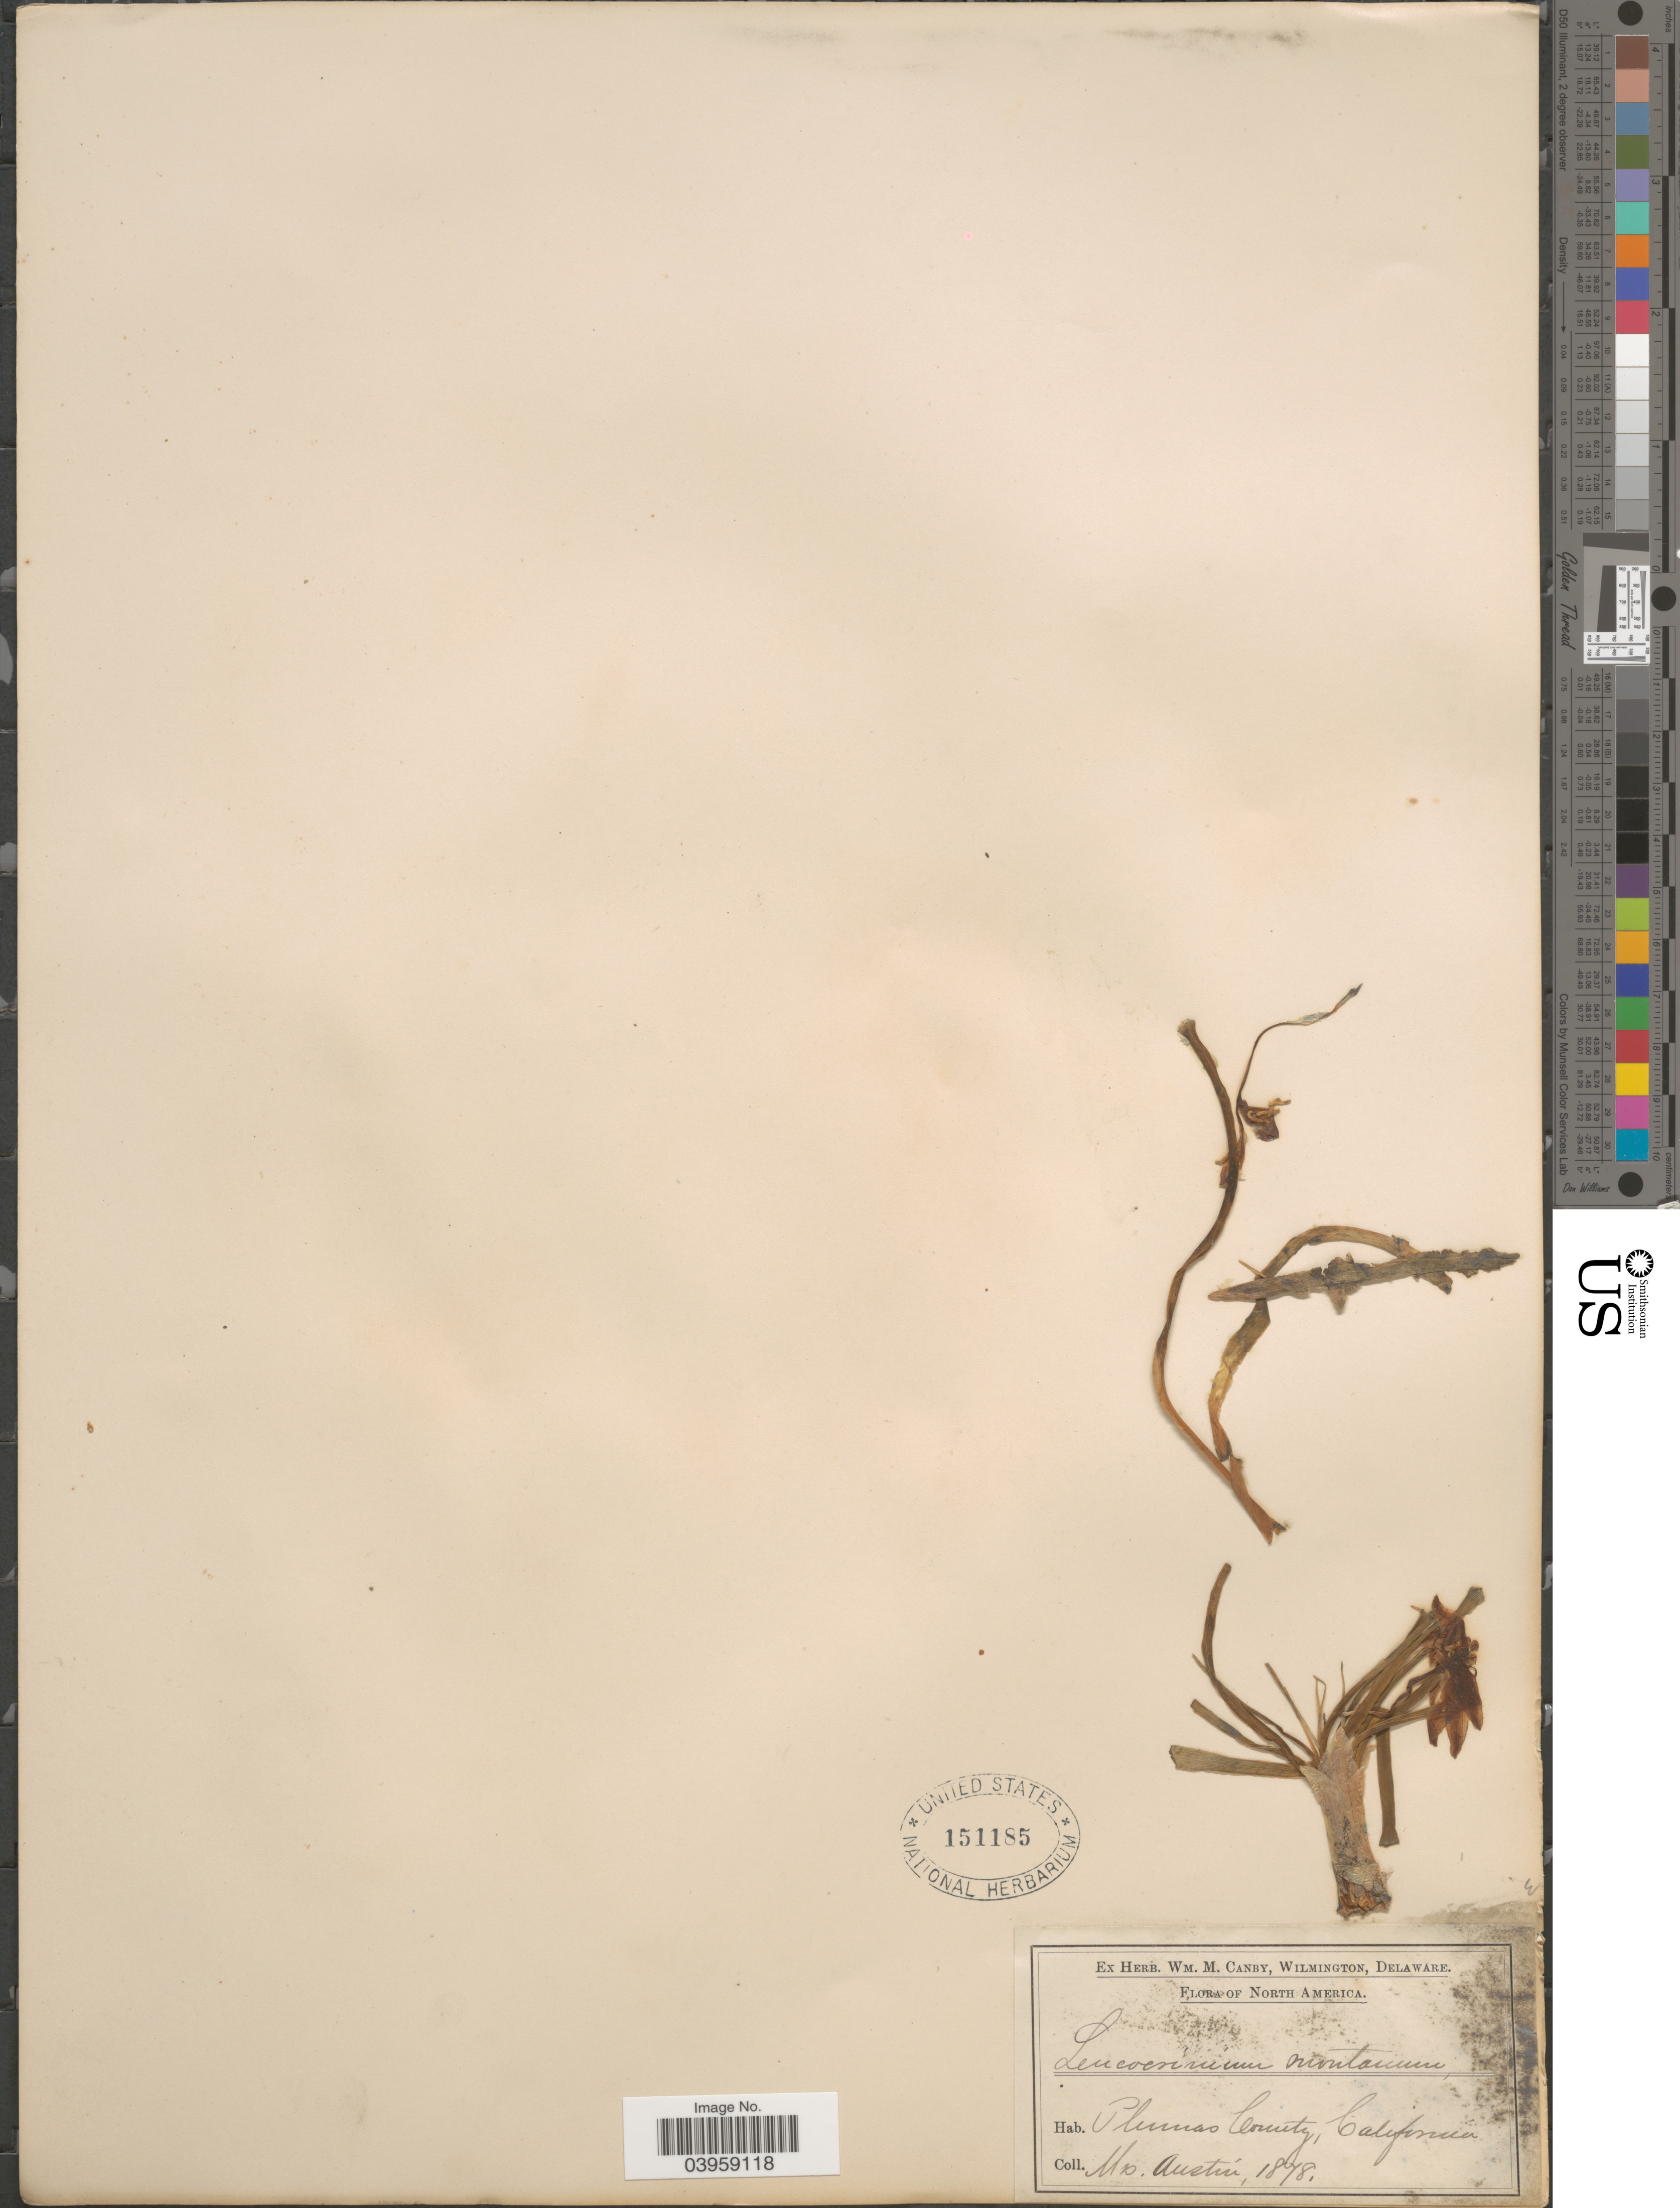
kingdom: Plantae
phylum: Tracheophyta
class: Liliopsida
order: Asparagales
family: Asparagaceae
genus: Leucocrinum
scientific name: Leucocrinum montanum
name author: Nutt.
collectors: Austin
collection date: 1878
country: United States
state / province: California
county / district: Plumas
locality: Plumas County.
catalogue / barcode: US 151185